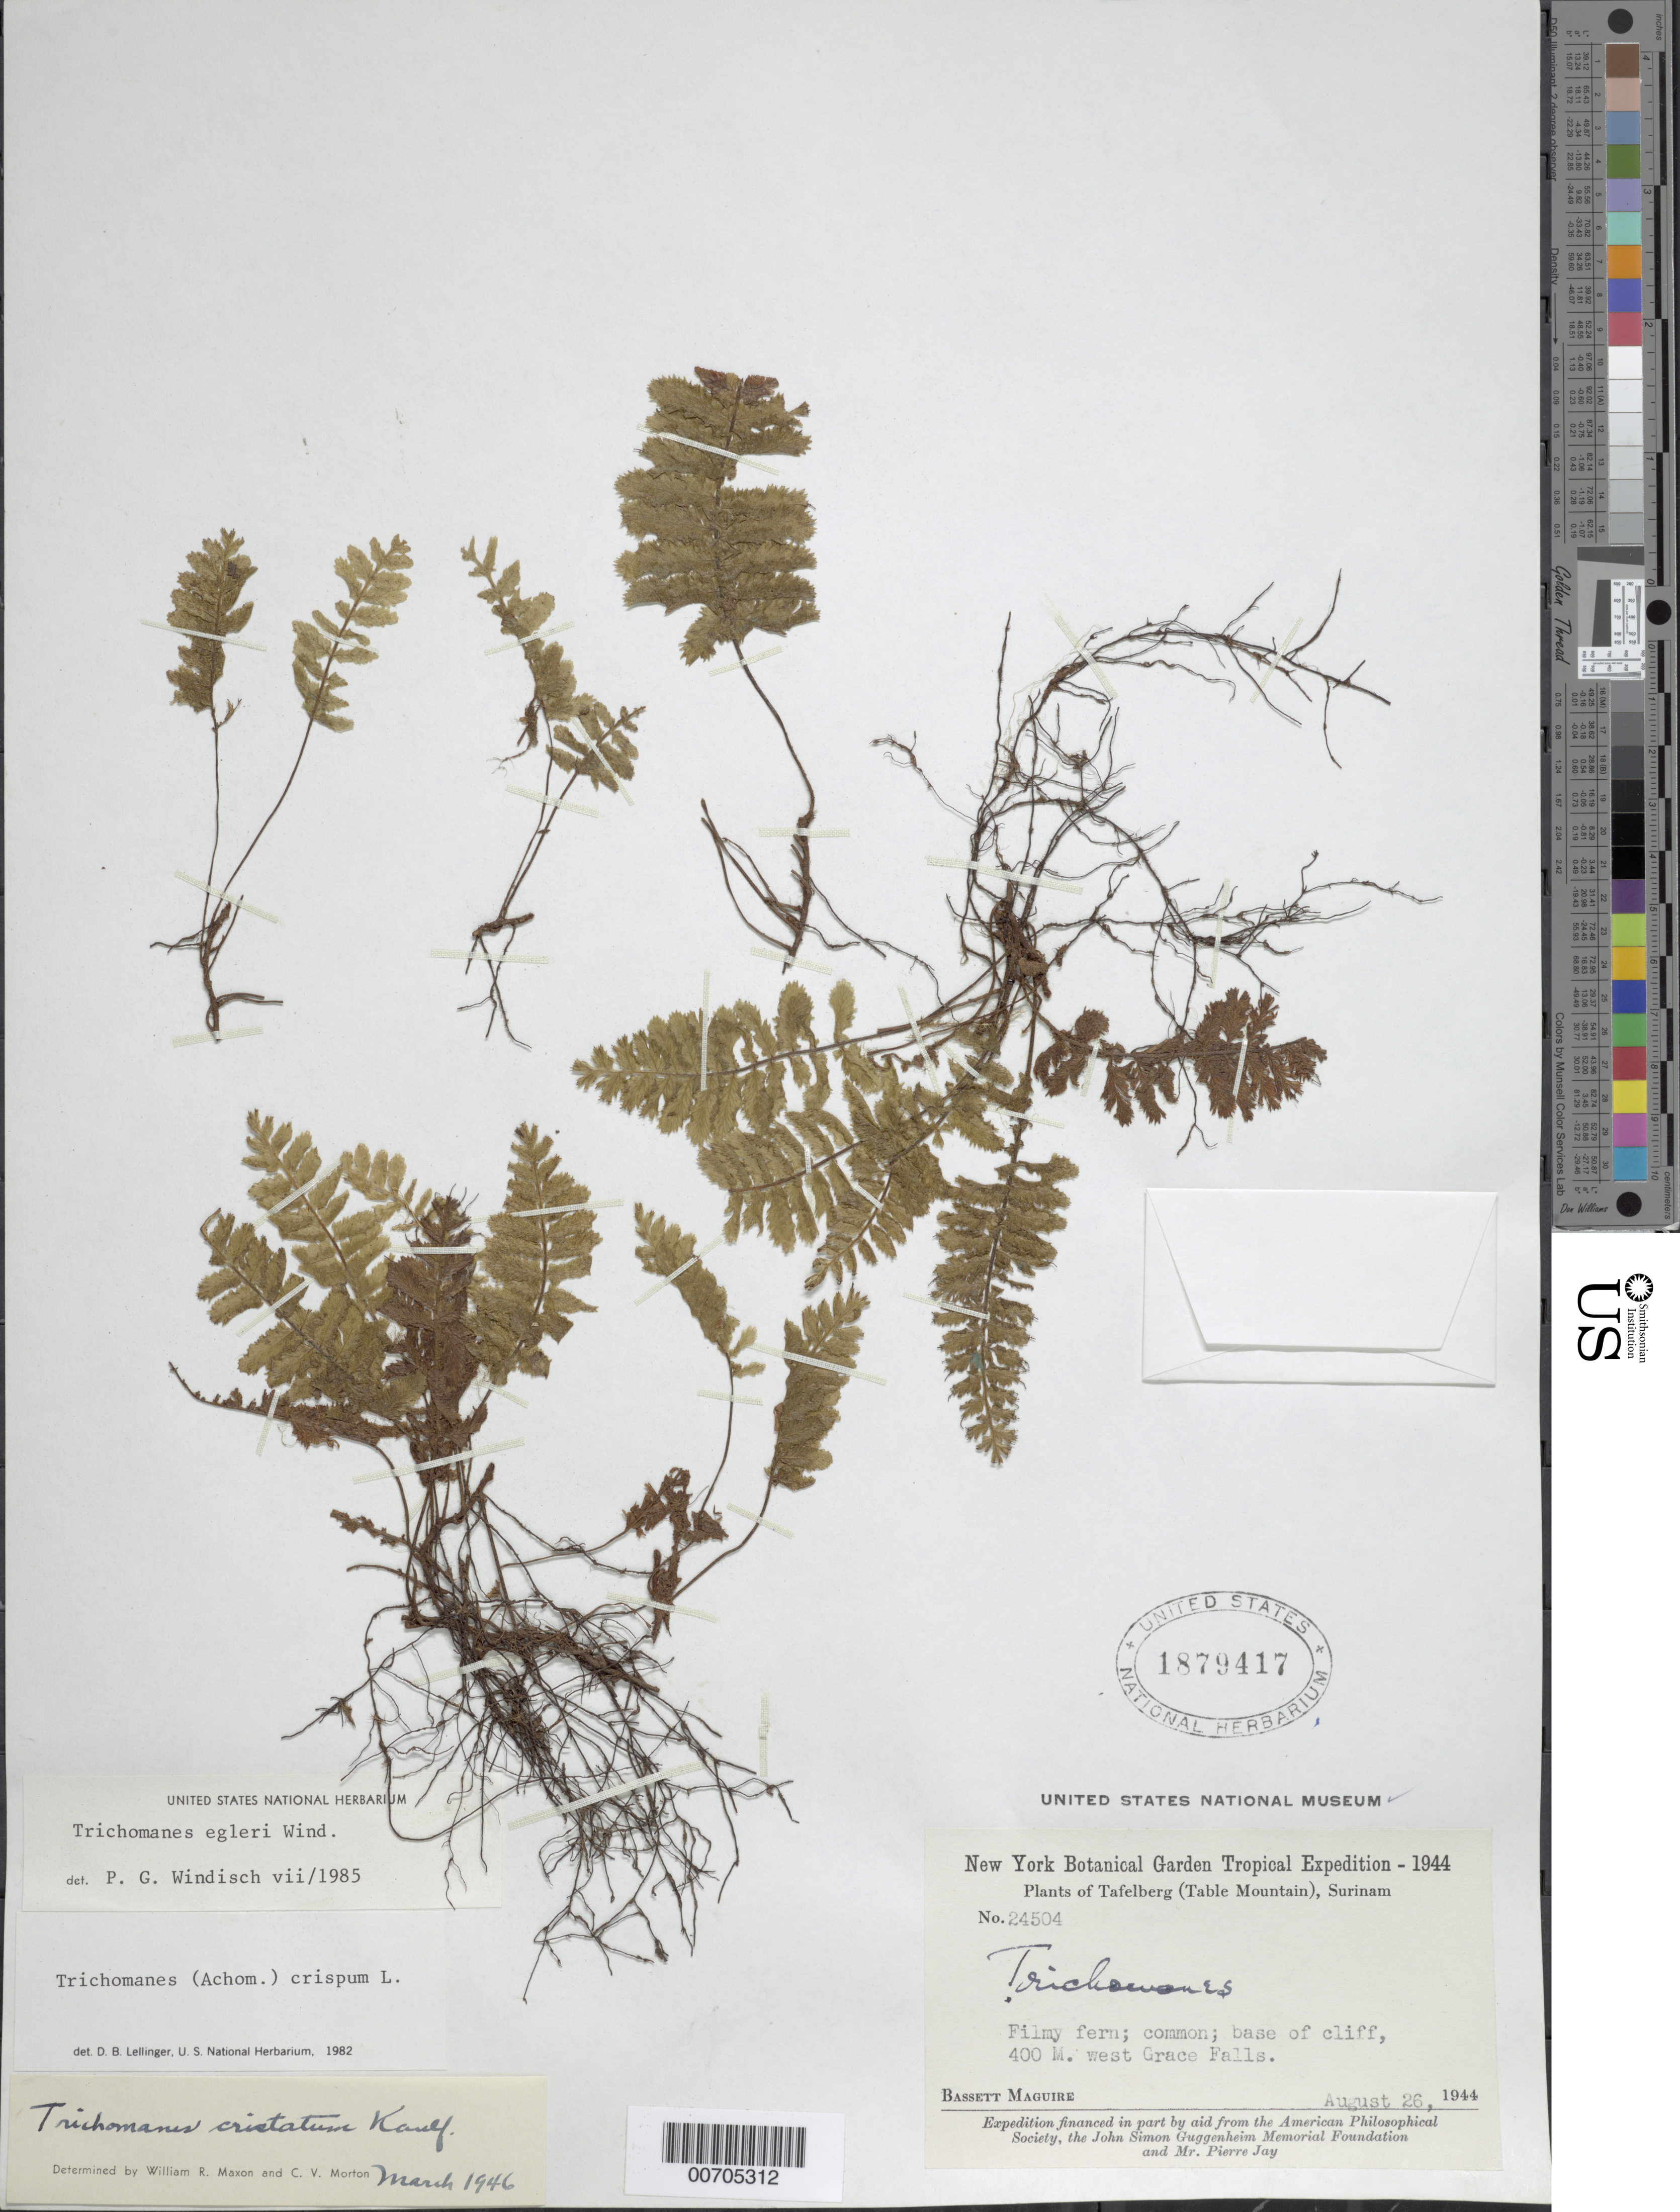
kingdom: Plantae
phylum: Tracheophyta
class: Polypodiopsida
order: Hymenophyllales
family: Hymenophyllaceae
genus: Trichomanes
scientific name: Trichomanes egleri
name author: P.G. Windisch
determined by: Windisch, Paulo Guenter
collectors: B. Maguire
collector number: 24504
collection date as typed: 26-Aug-44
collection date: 1944-08-26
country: Suriname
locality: Tafelberg (Table Mountain), Arrowhead Basin, 400 m W of Grace Falls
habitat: Base of cliff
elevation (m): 625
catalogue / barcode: US 1879417